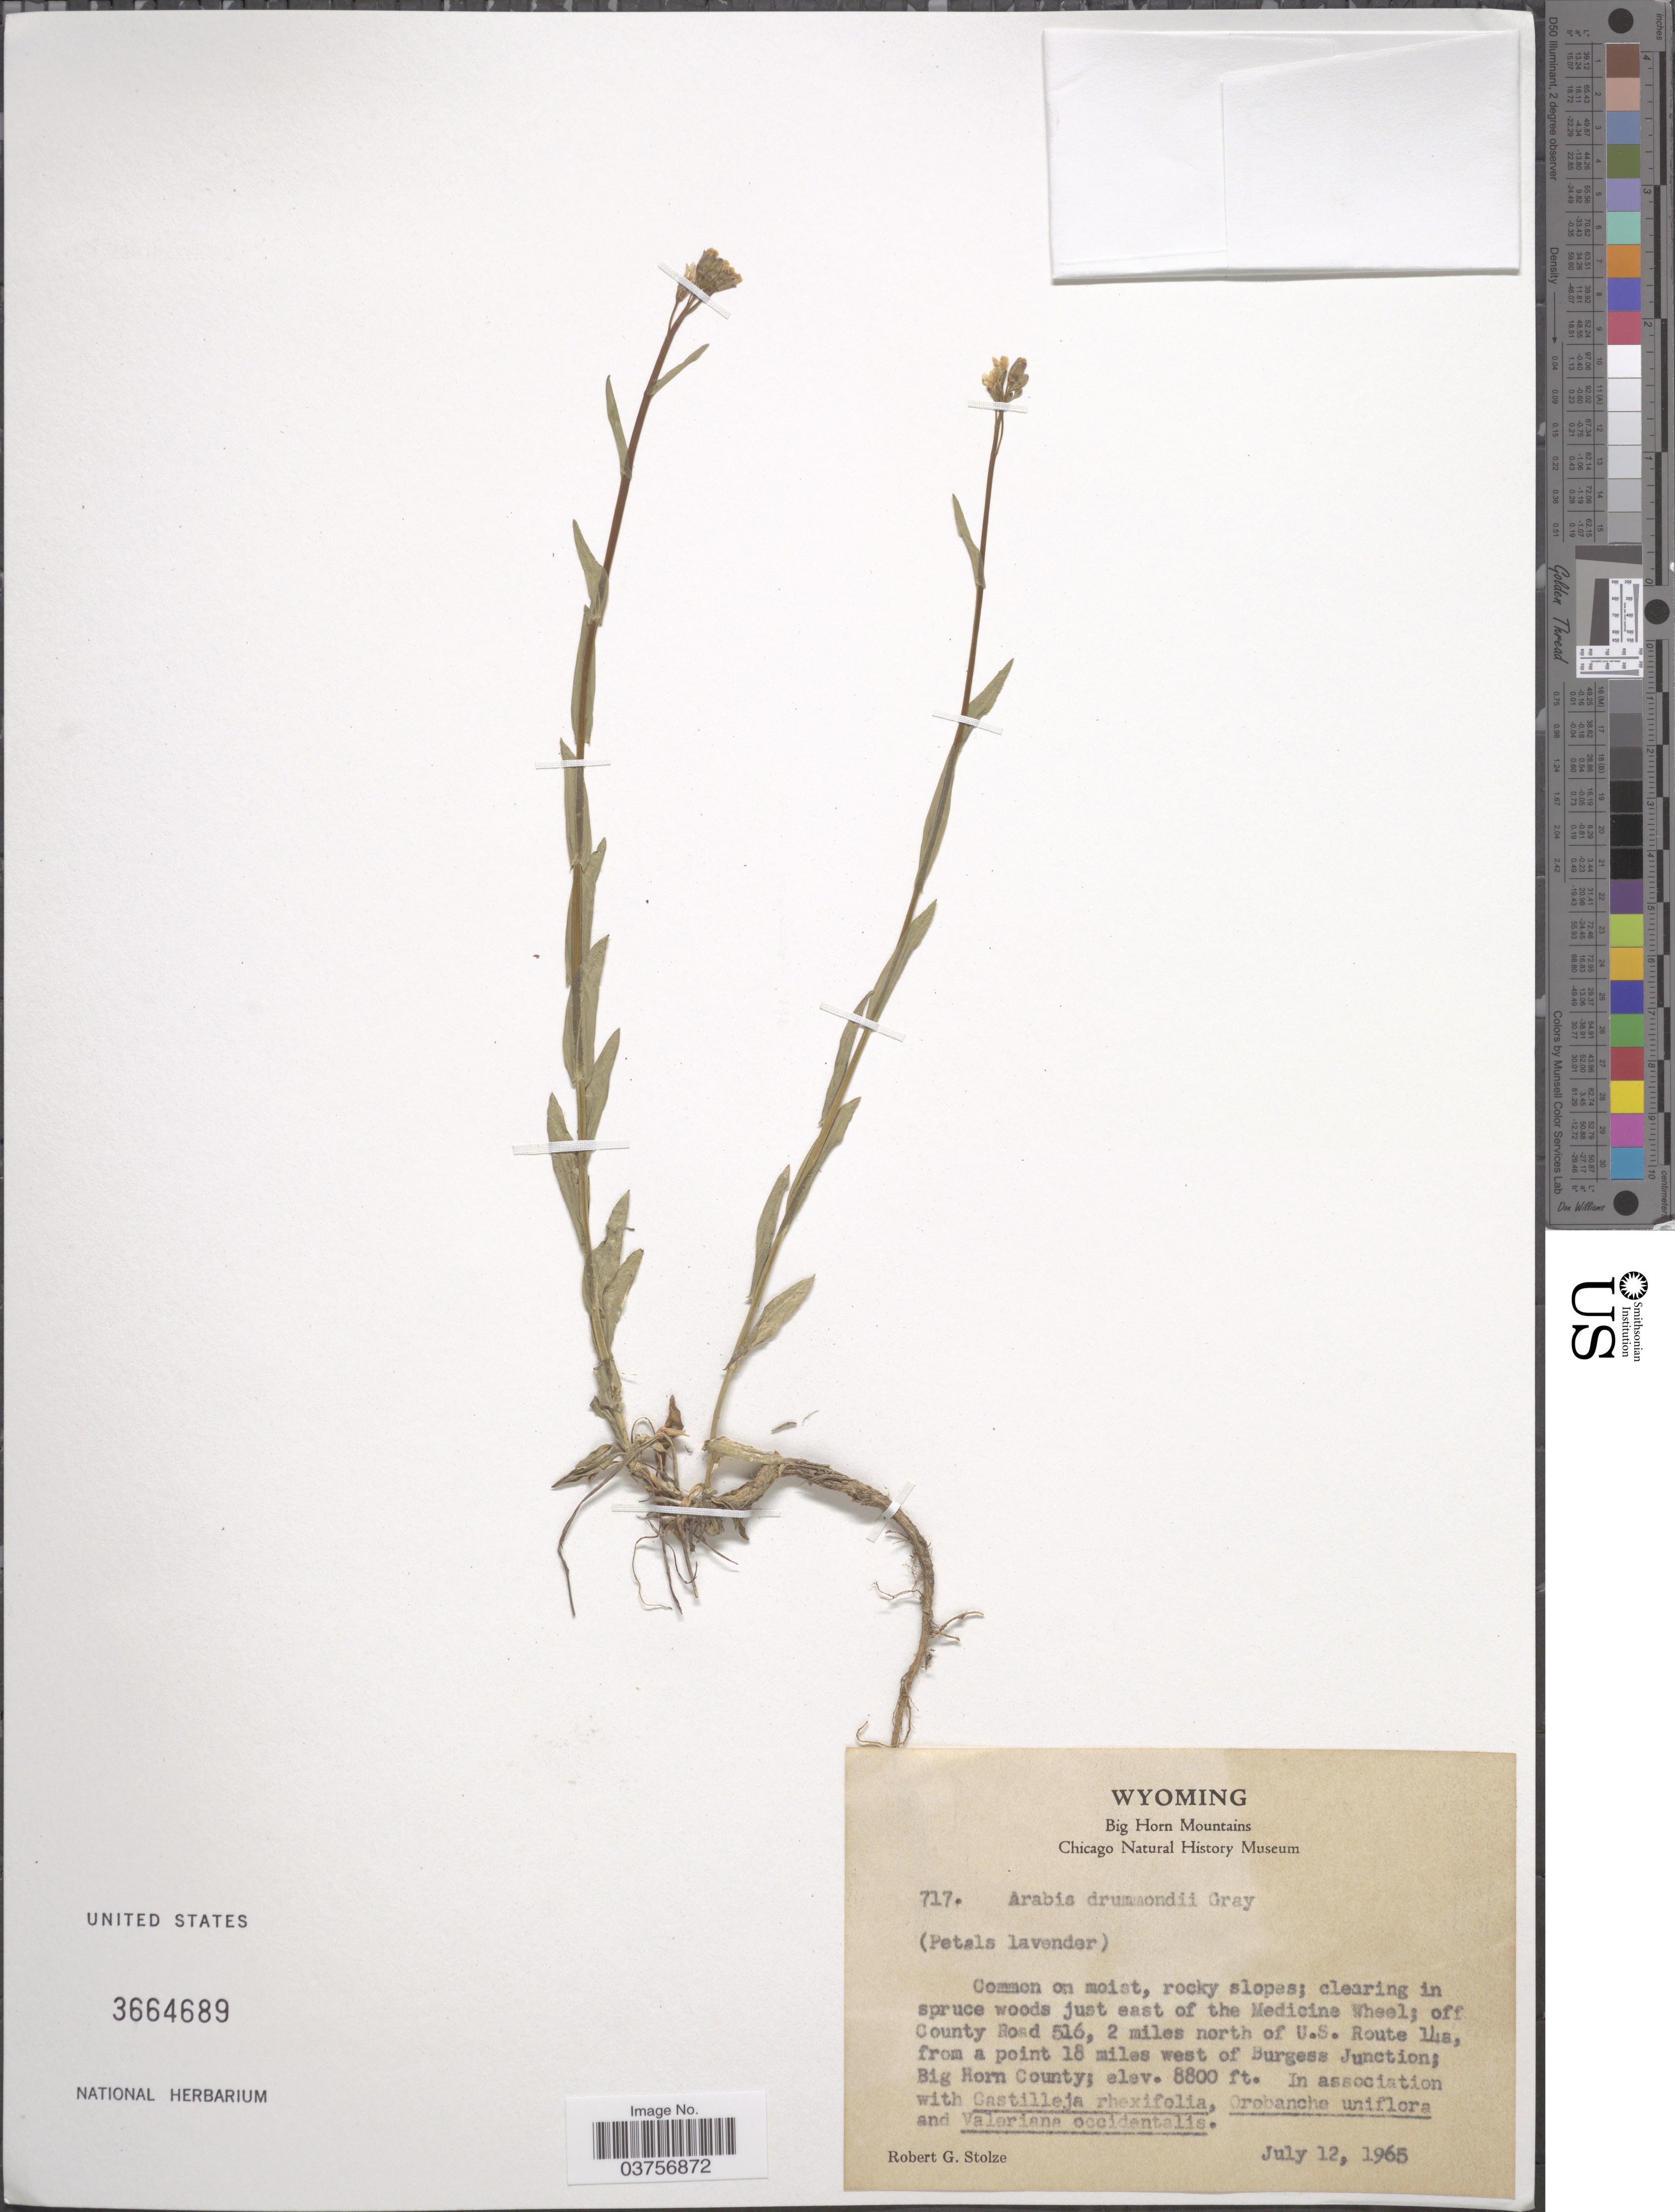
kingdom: Plantae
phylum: Tracheophyta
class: Magnoliopsida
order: Brassicales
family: Brassicaceae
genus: Arabis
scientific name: Arabis drummondii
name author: A. Gray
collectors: R. G. Stolze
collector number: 717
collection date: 1965-07-12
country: United States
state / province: Wyoming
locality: Big Horn Mountains. Common on moist, rocky slopes; clearing in spruce woods just east of Medicine Wheel; off County Road 516, 2 miles north of U.S. Route 14s, from a point 18 miles west of Burgess Junction; Big Horn County.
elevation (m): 2682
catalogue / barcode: US 3664689